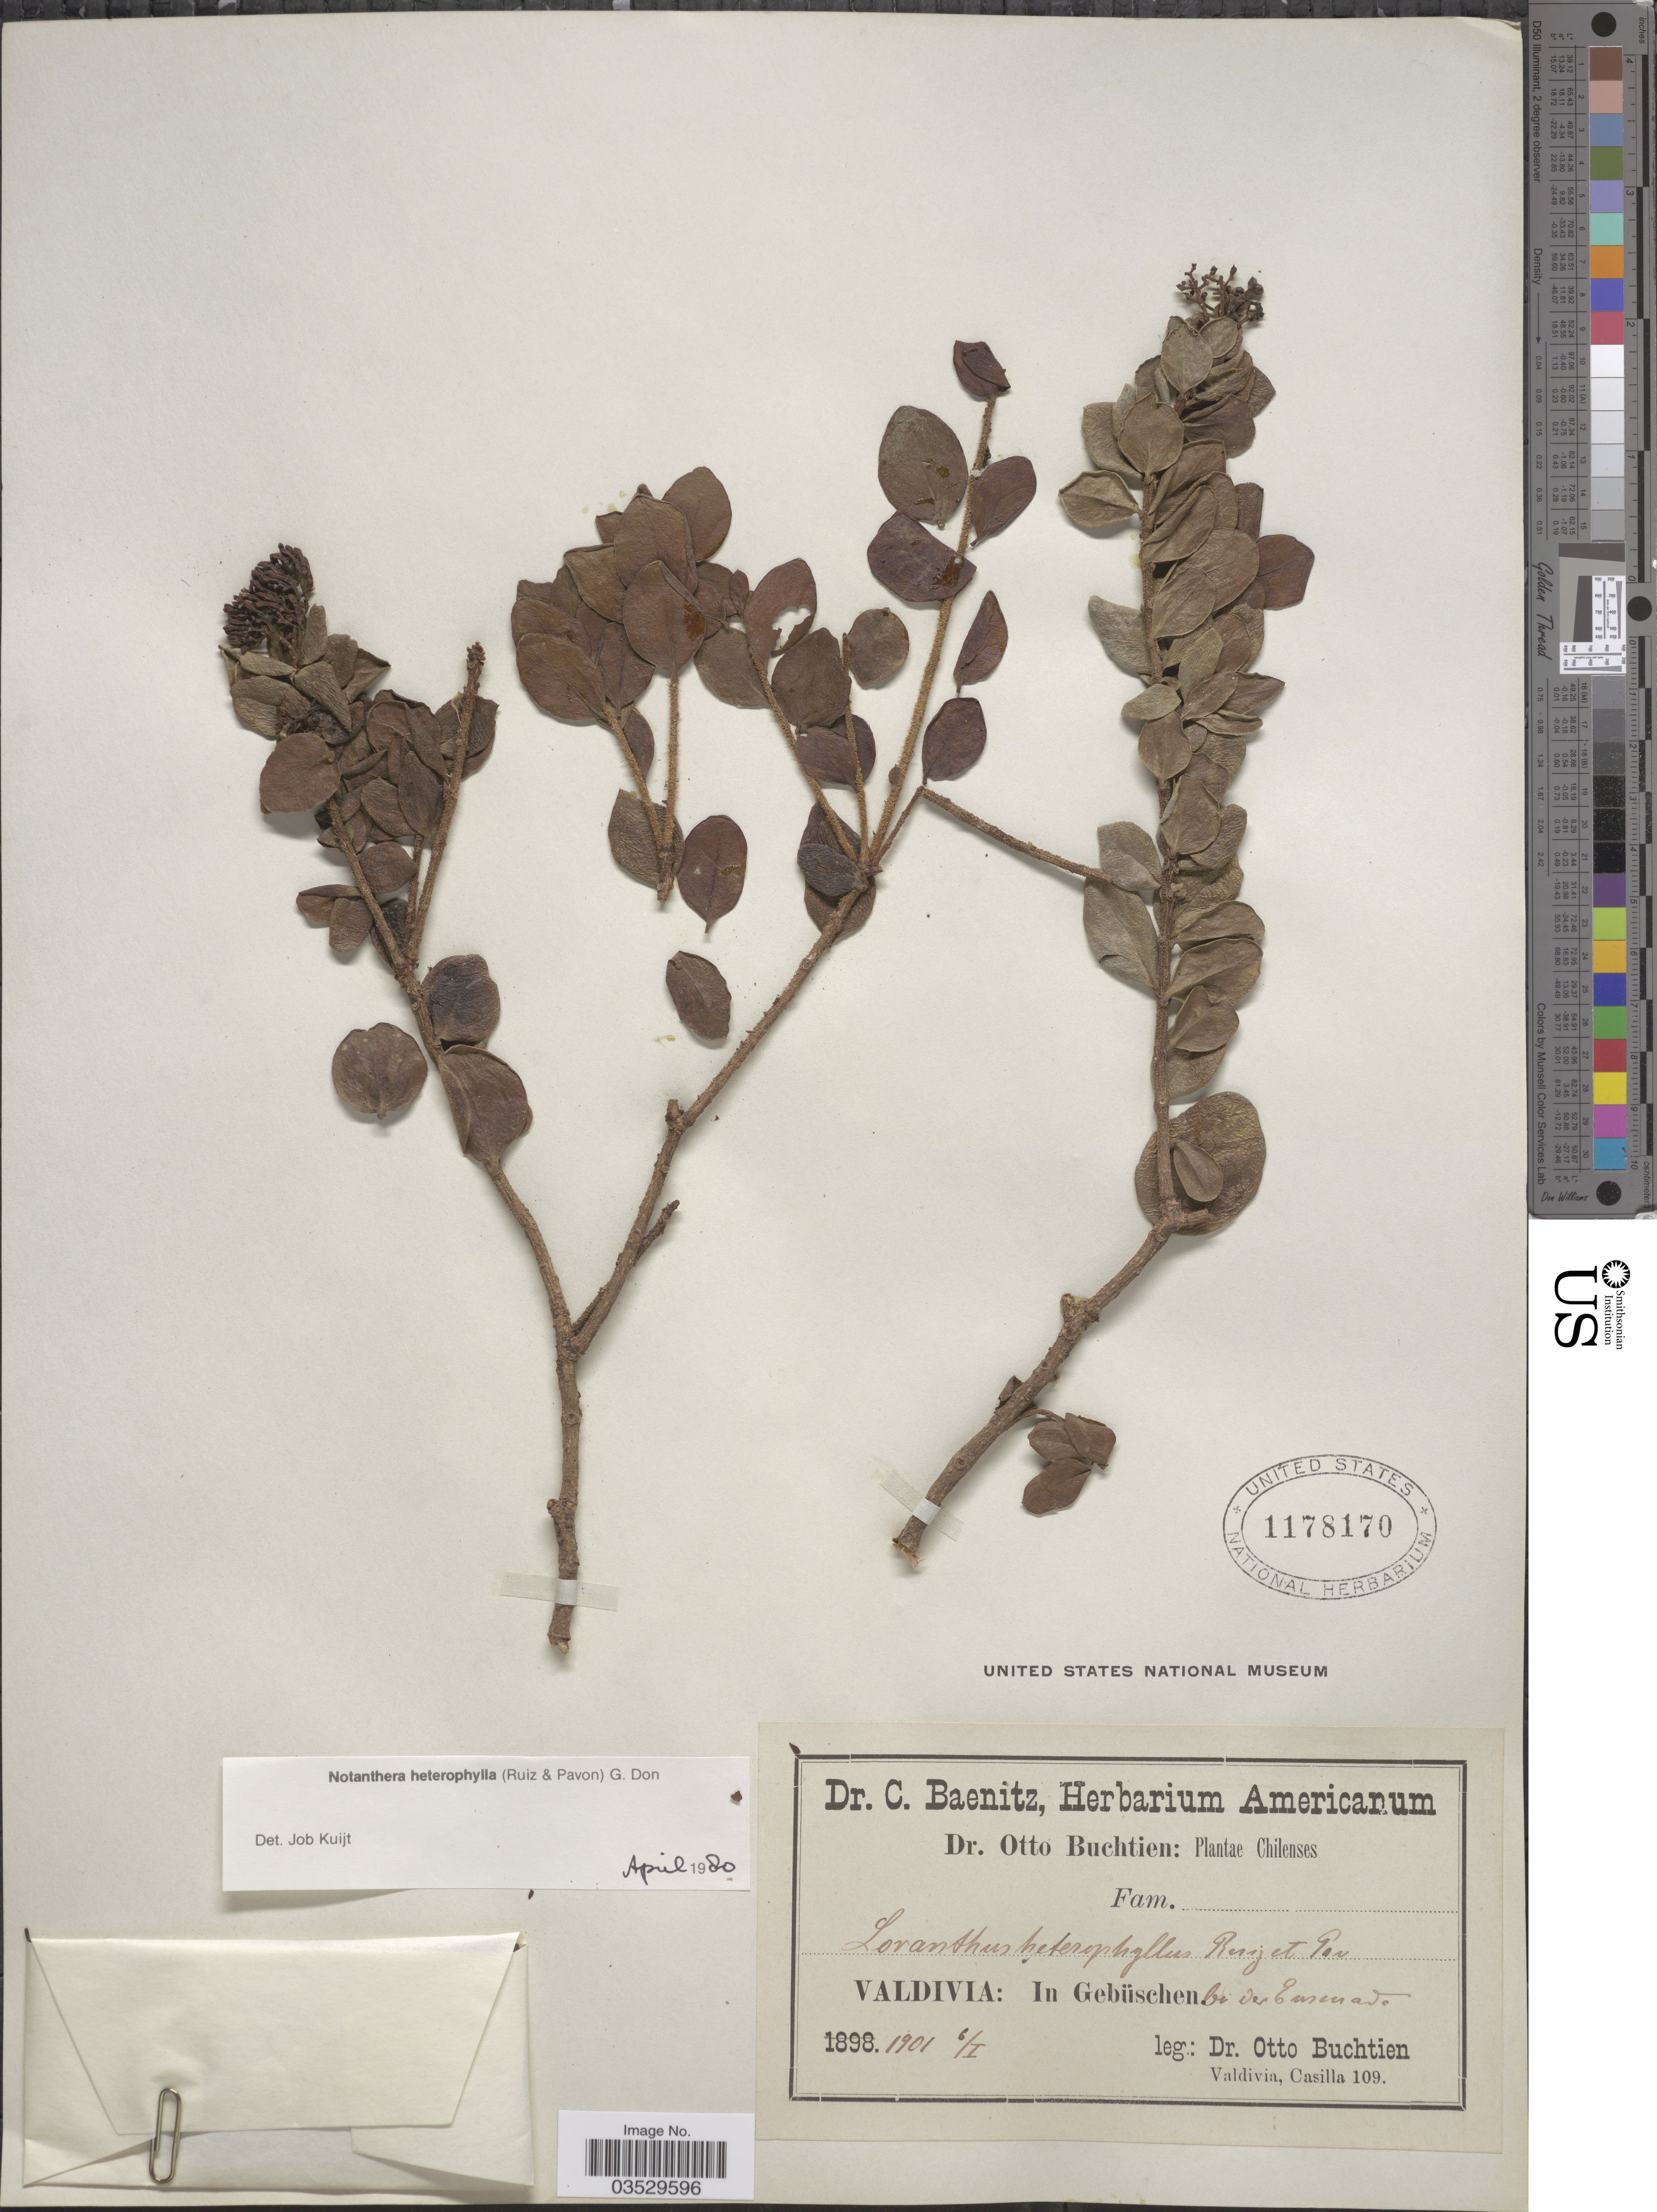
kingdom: Plantae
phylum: Tracheophyta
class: Magnoliopsida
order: Santalales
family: Loranthaceae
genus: Notanthera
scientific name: Notanthera heterophyllus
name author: G. Don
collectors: O. Buchtien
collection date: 1901-01-06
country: Chile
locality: Valdivia: Bei der Ensenada.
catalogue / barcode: US 1178170